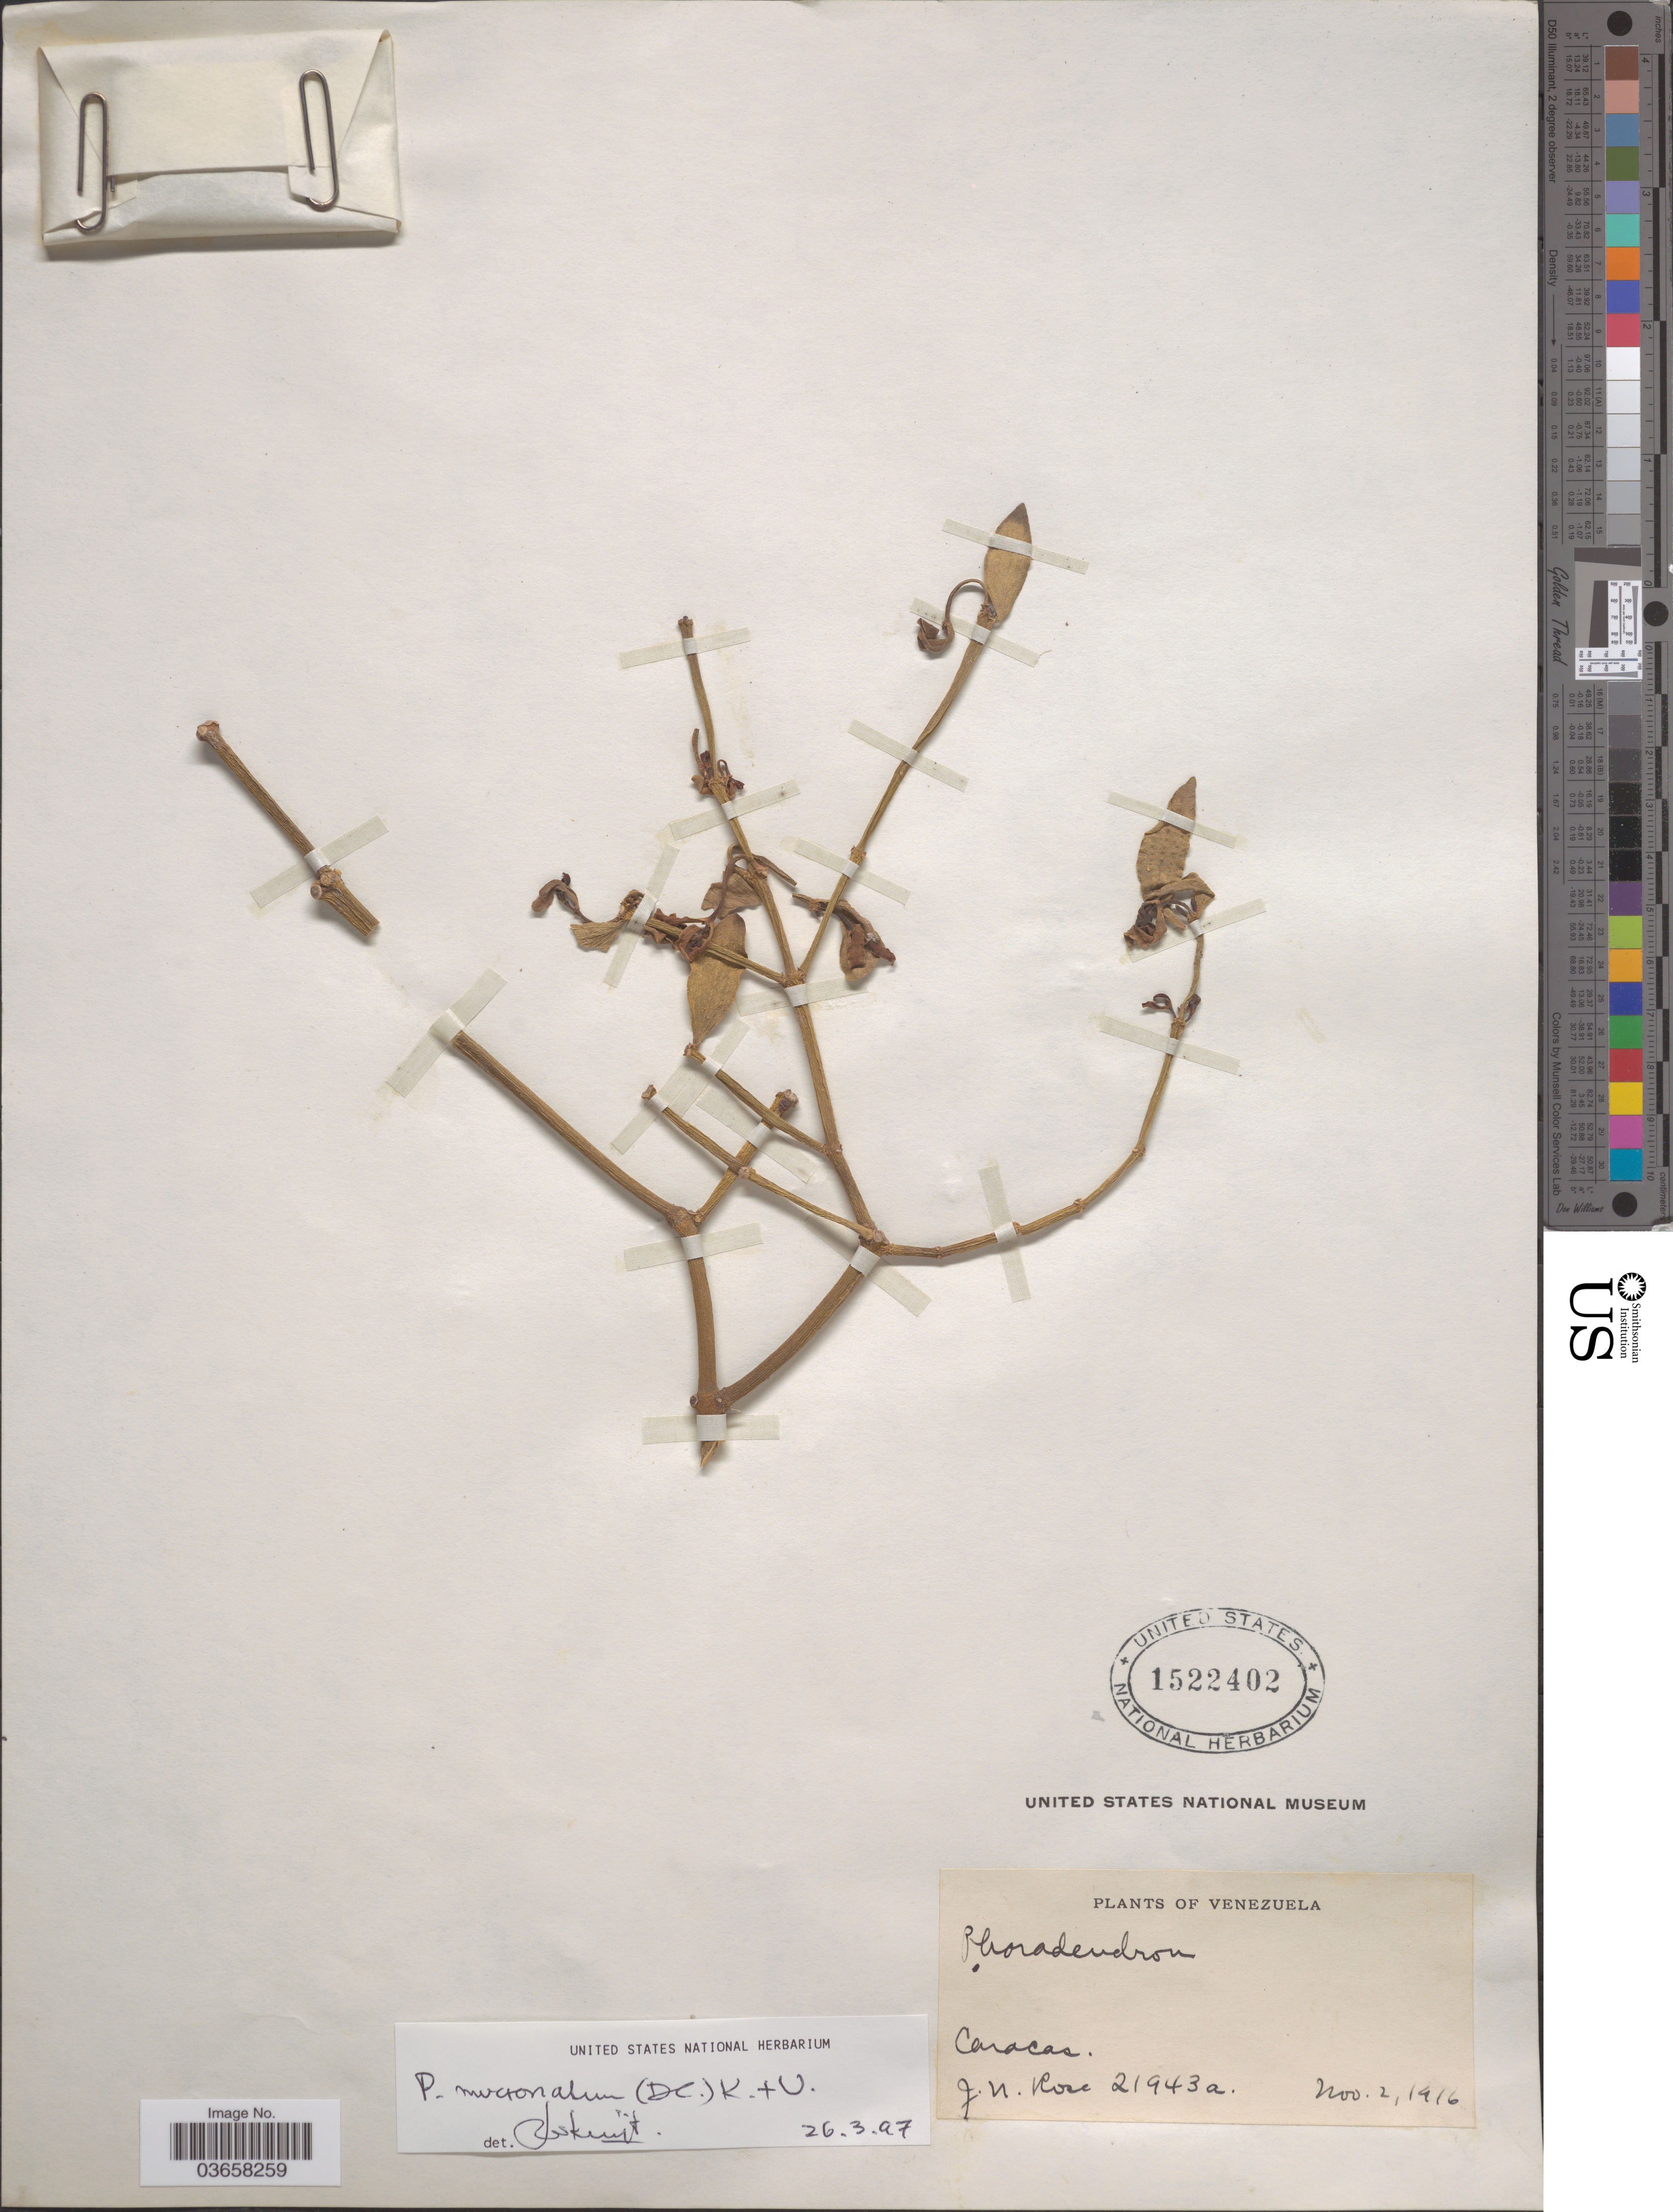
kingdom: Plantae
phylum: Tracheophyta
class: Magnoliopsida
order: Santalales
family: Viscaceae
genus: Phoradendron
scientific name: Phoradendron mucronatum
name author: (DC.) Krug & Urb.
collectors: J. N. Rose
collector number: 21943a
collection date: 1916-11-02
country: Venezuela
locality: Caracas.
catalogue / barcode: US 1522402